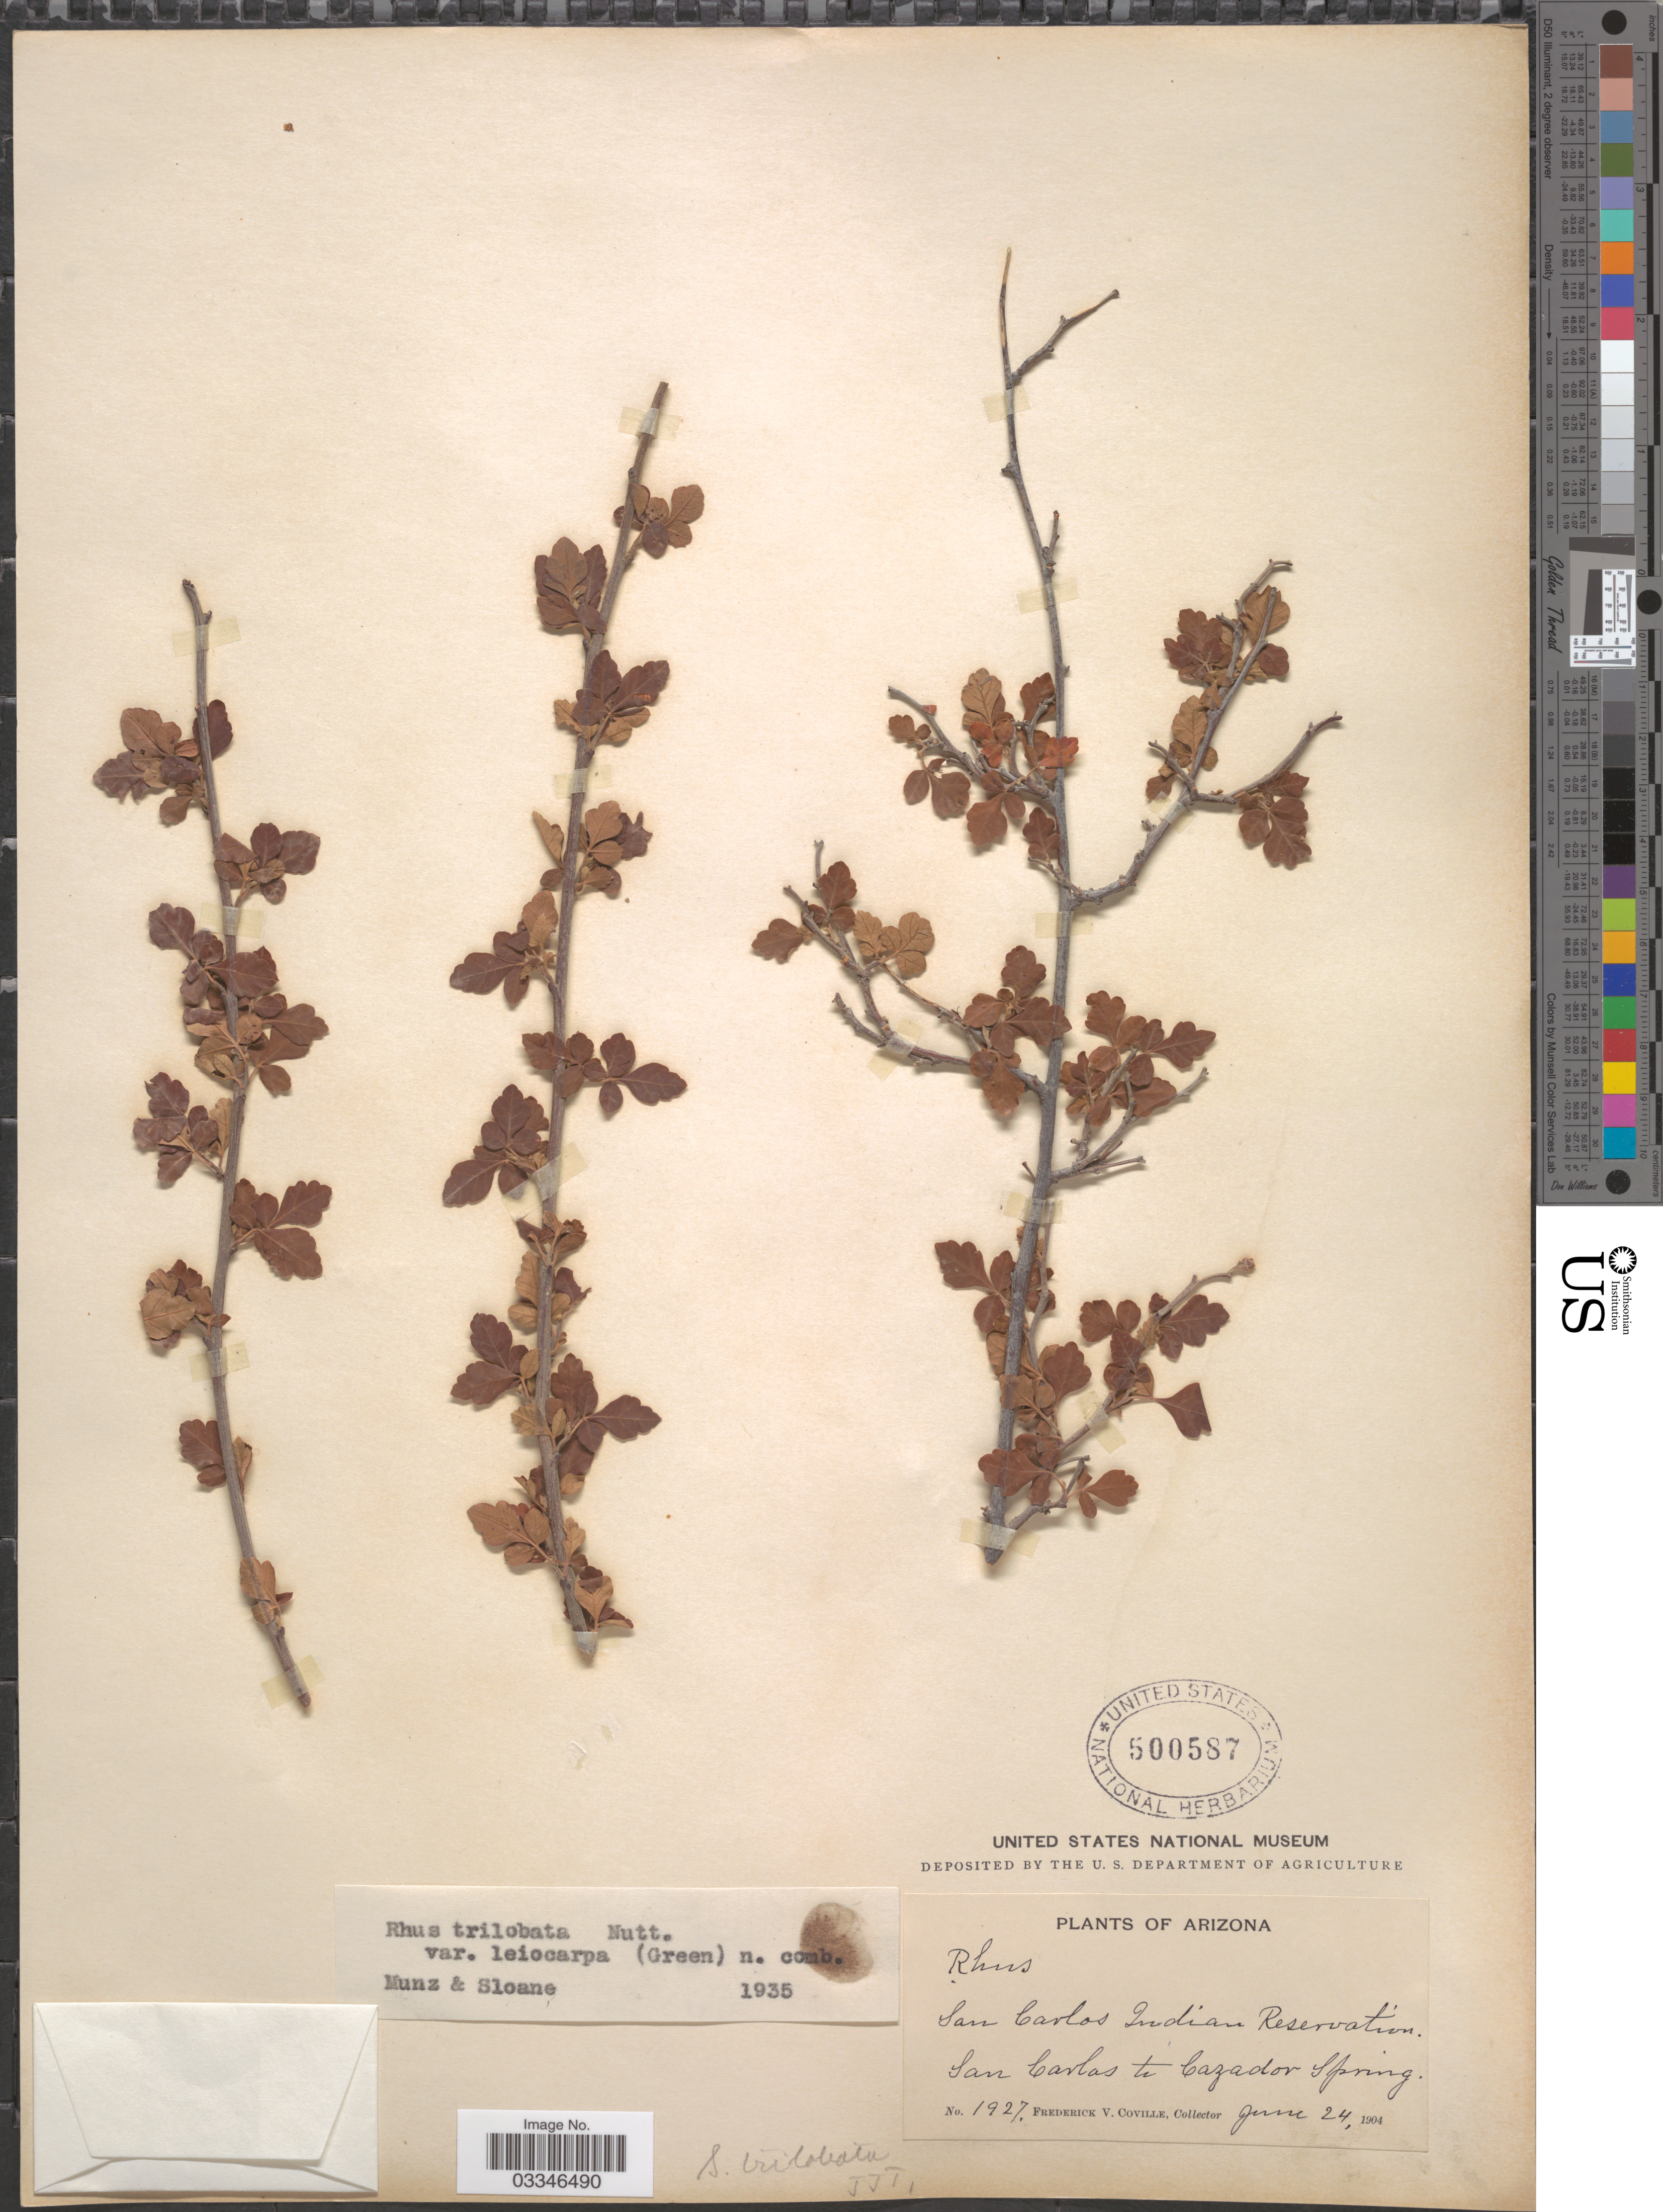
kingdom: Plantae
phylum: Tracheophyta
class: Magnoliopsida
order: Sapindales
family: Anacardiaceae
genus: Rhus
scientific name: Rhus trilobata var. leiocarpa (Greene) Munz & Sloane ined.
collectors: F. V. Coville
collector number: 1927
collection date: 1904-06-24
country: United States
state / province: Arizona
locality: San Carlos Indian Reservation. San Carlos to Cazador Spring.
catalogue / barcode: US 500587